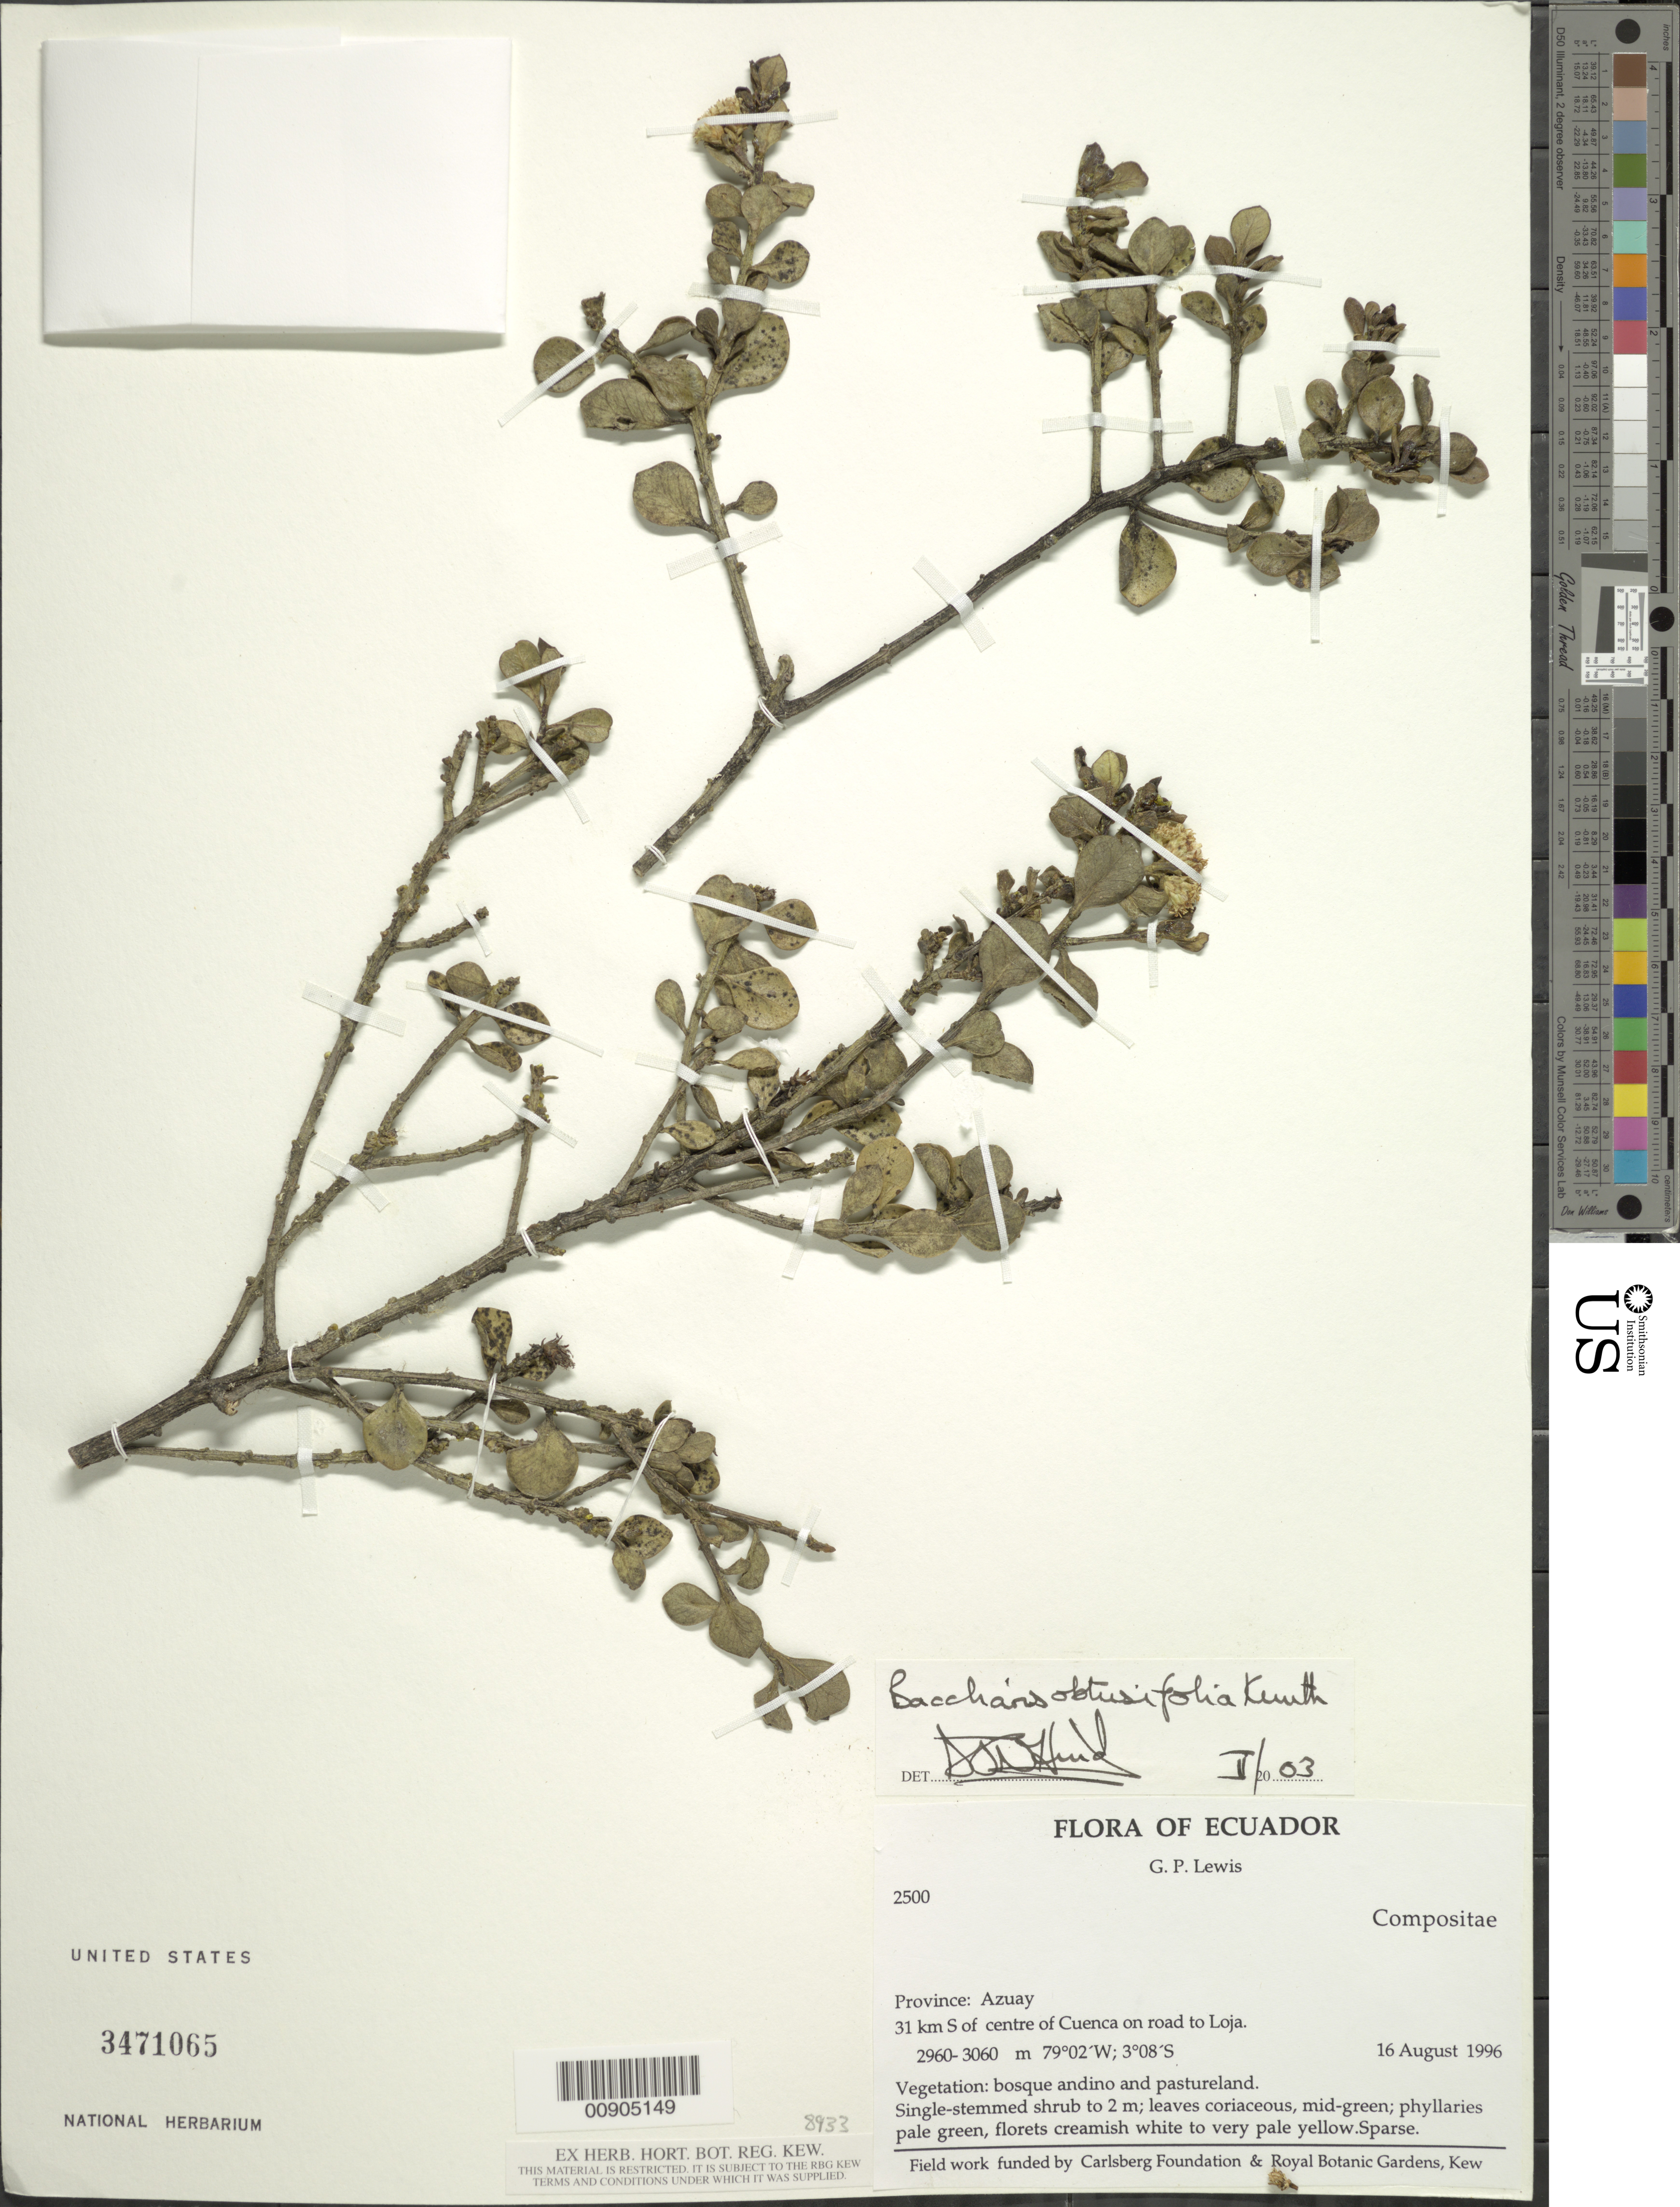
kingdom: Plantae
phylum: Tracheophyta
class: Magnoliopsida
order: Asterales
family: Asteraceae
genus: Baccharis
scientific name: Baccharis obtusifolia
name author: Kunth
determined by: Hind, N.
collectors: G. P. Lewis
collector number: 2500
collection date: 1966-08-16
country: Ecuador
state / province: Azuay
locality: Cuenca, 31 km S of centre, on road to Loja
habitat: Bosque andino and pasture land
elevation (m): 2960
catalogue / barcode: US 3471065